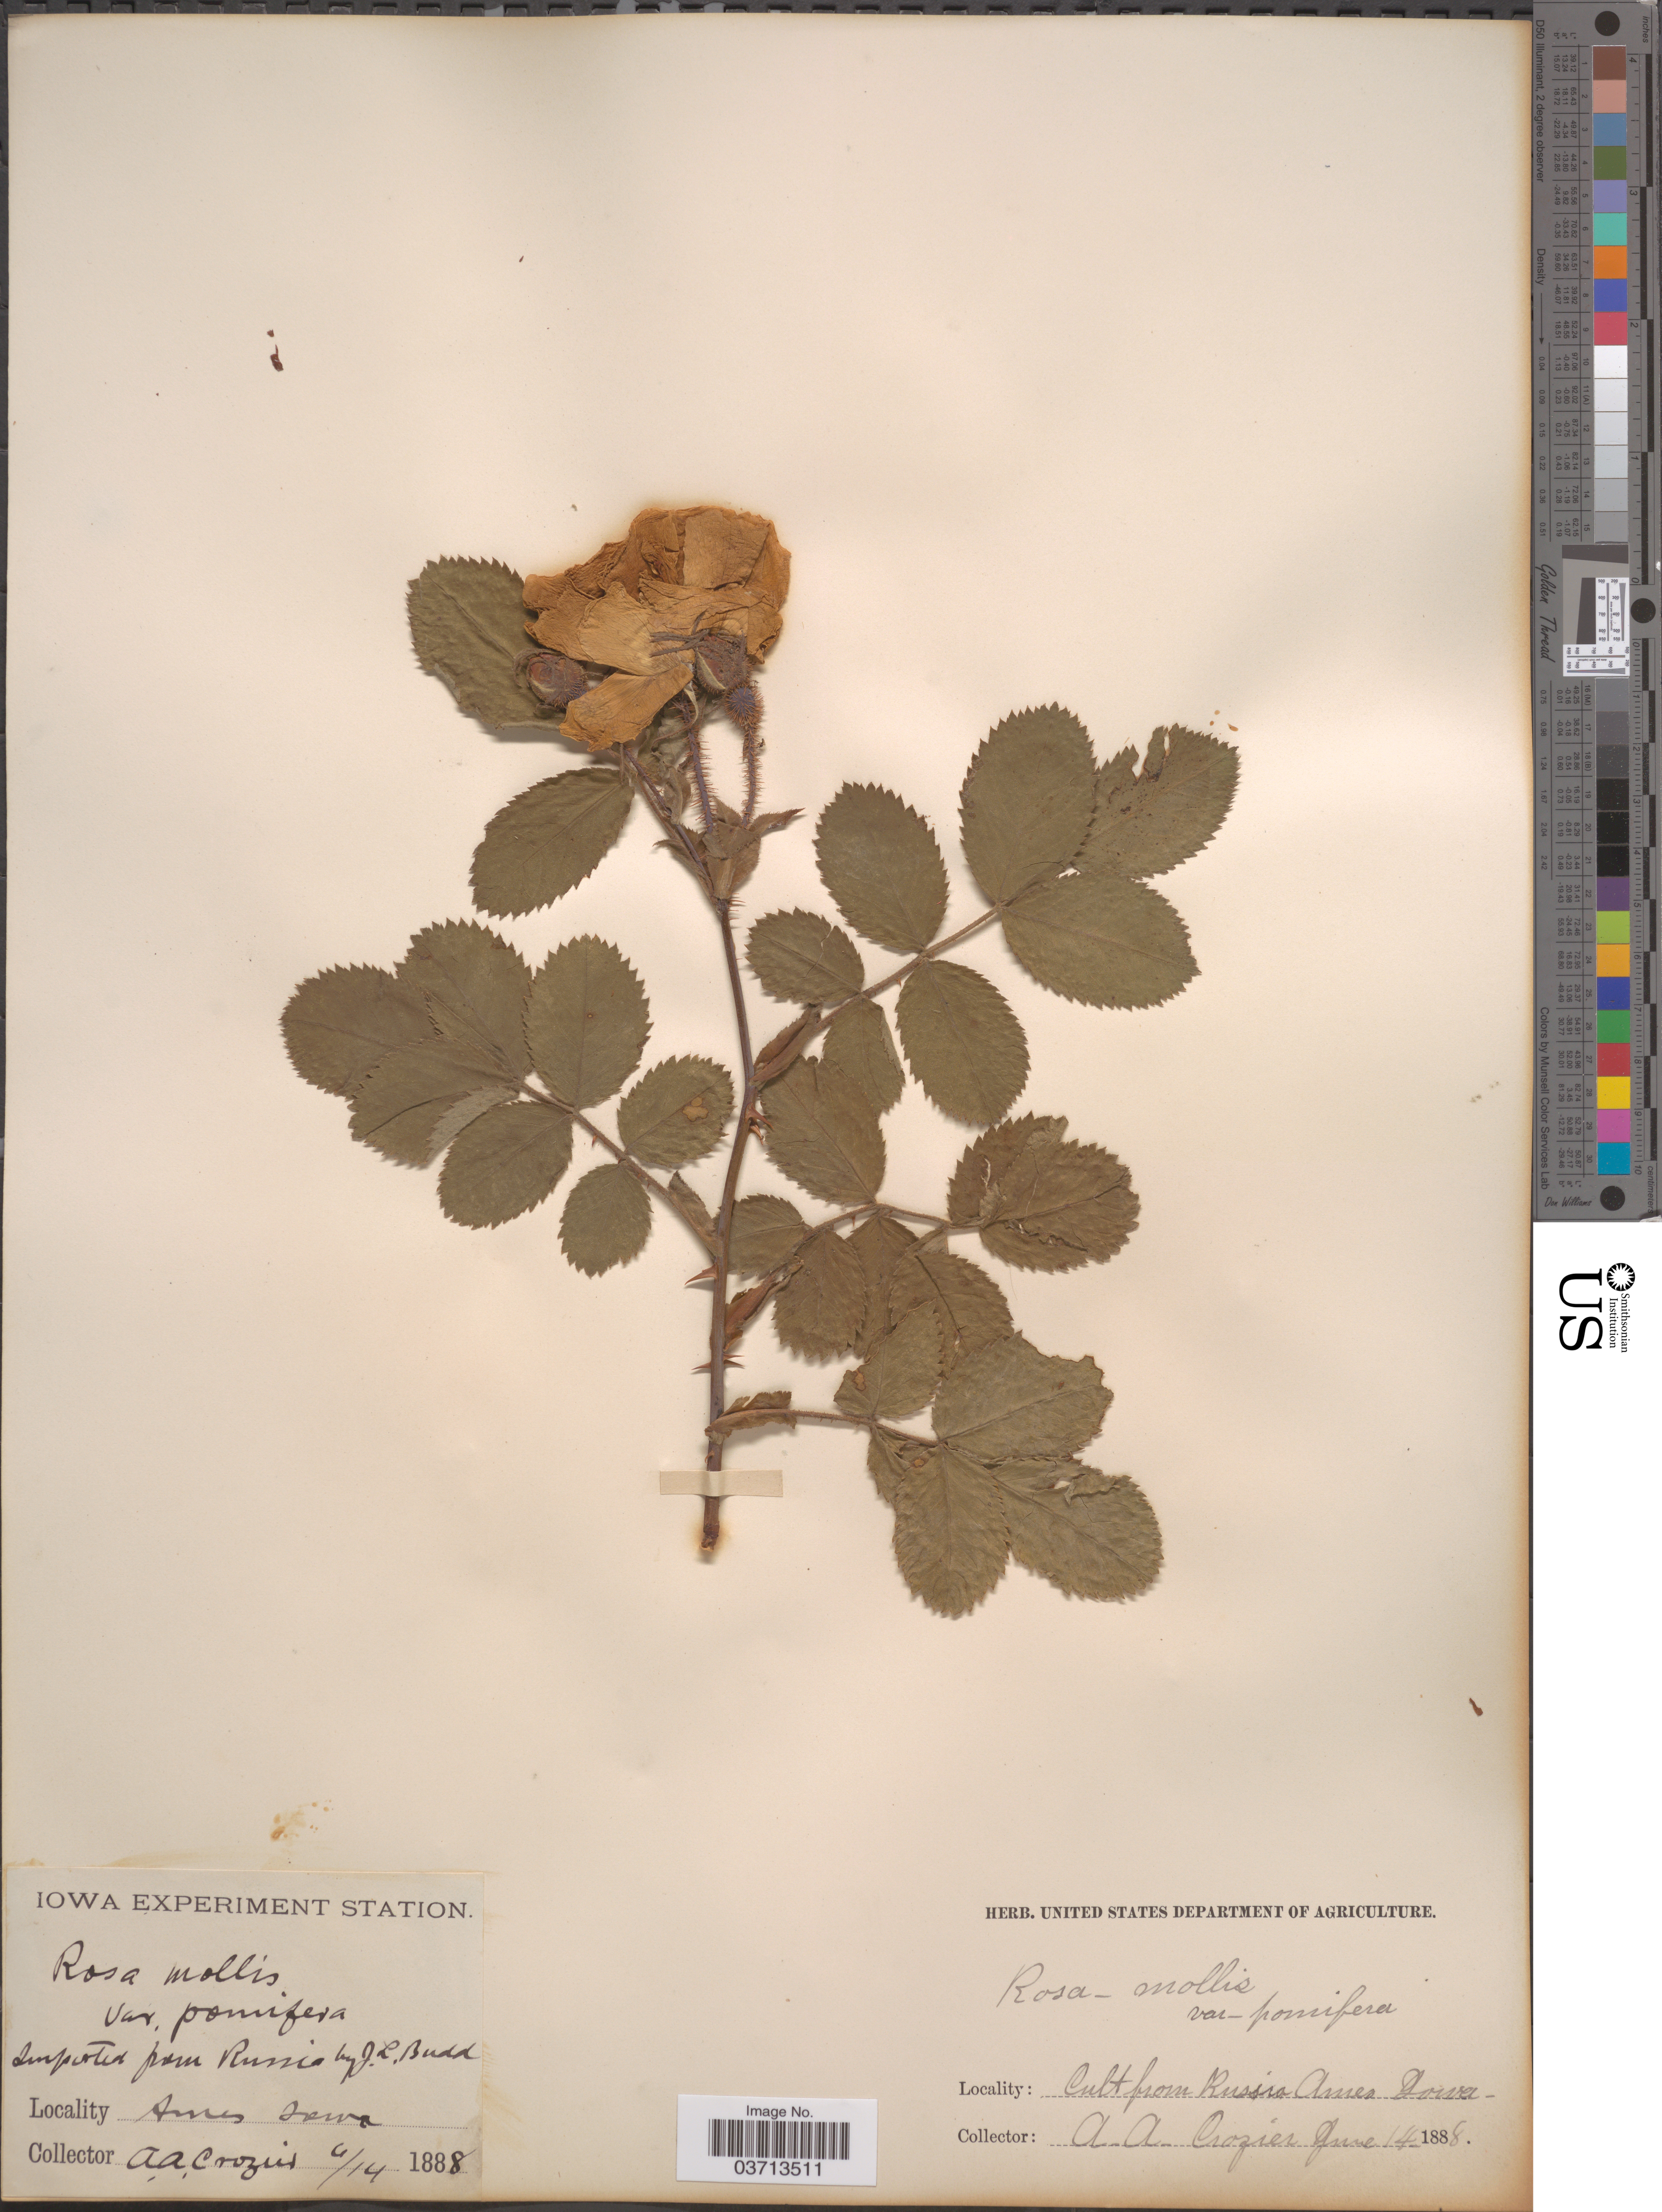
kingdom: Plantae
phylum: Tracheophyta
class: Magnoliopsida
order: Rosales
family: Rosaceae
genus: Rosa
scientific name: Rosa mollis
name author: Sm.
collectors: A. Crozier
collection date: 1888-06-14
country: United States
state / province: Iowa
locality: Ames.